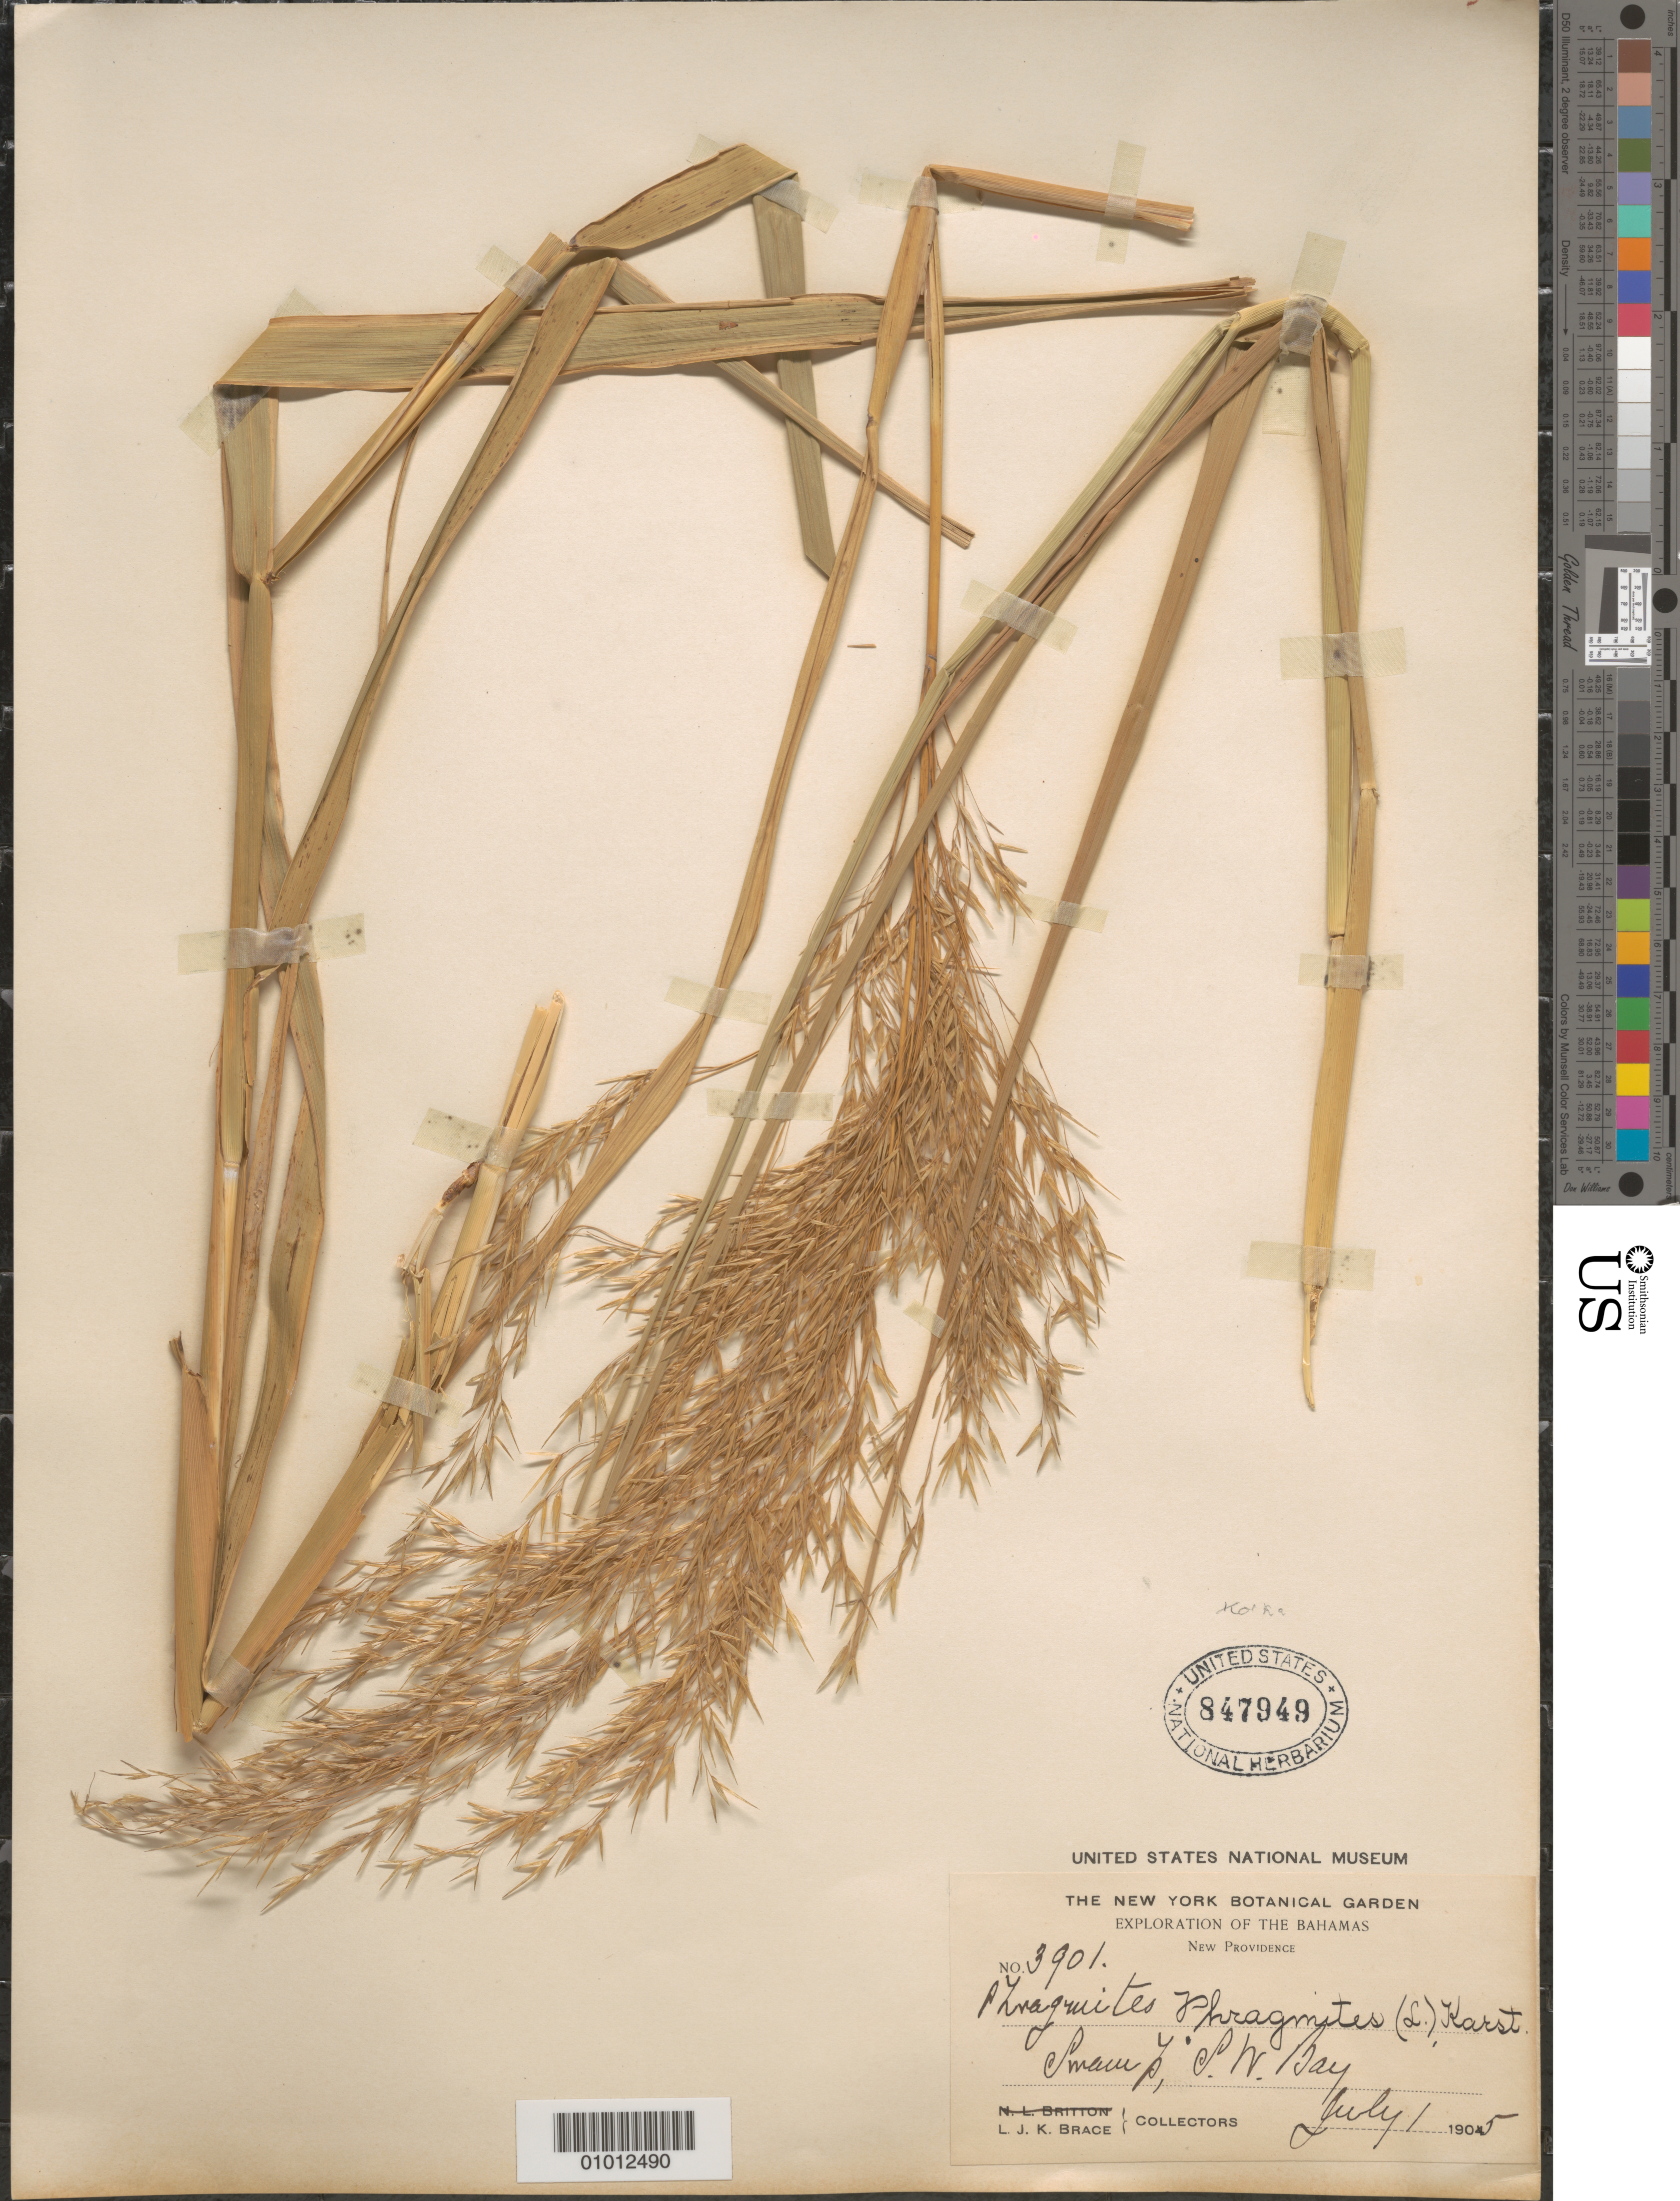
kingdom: Plantae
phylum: Tracheophyta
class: Liliopsida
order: Poales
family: Poaceae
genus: Phragmites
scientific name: Phragmites australis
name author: (Cav.) Trin. ex Steud.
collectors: L. J. K. Brace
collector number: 3901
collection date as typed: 01 Jul 1905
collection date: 1905-07-01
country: Bahamas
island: New Providence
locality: SW Bay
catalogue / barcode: US 847949